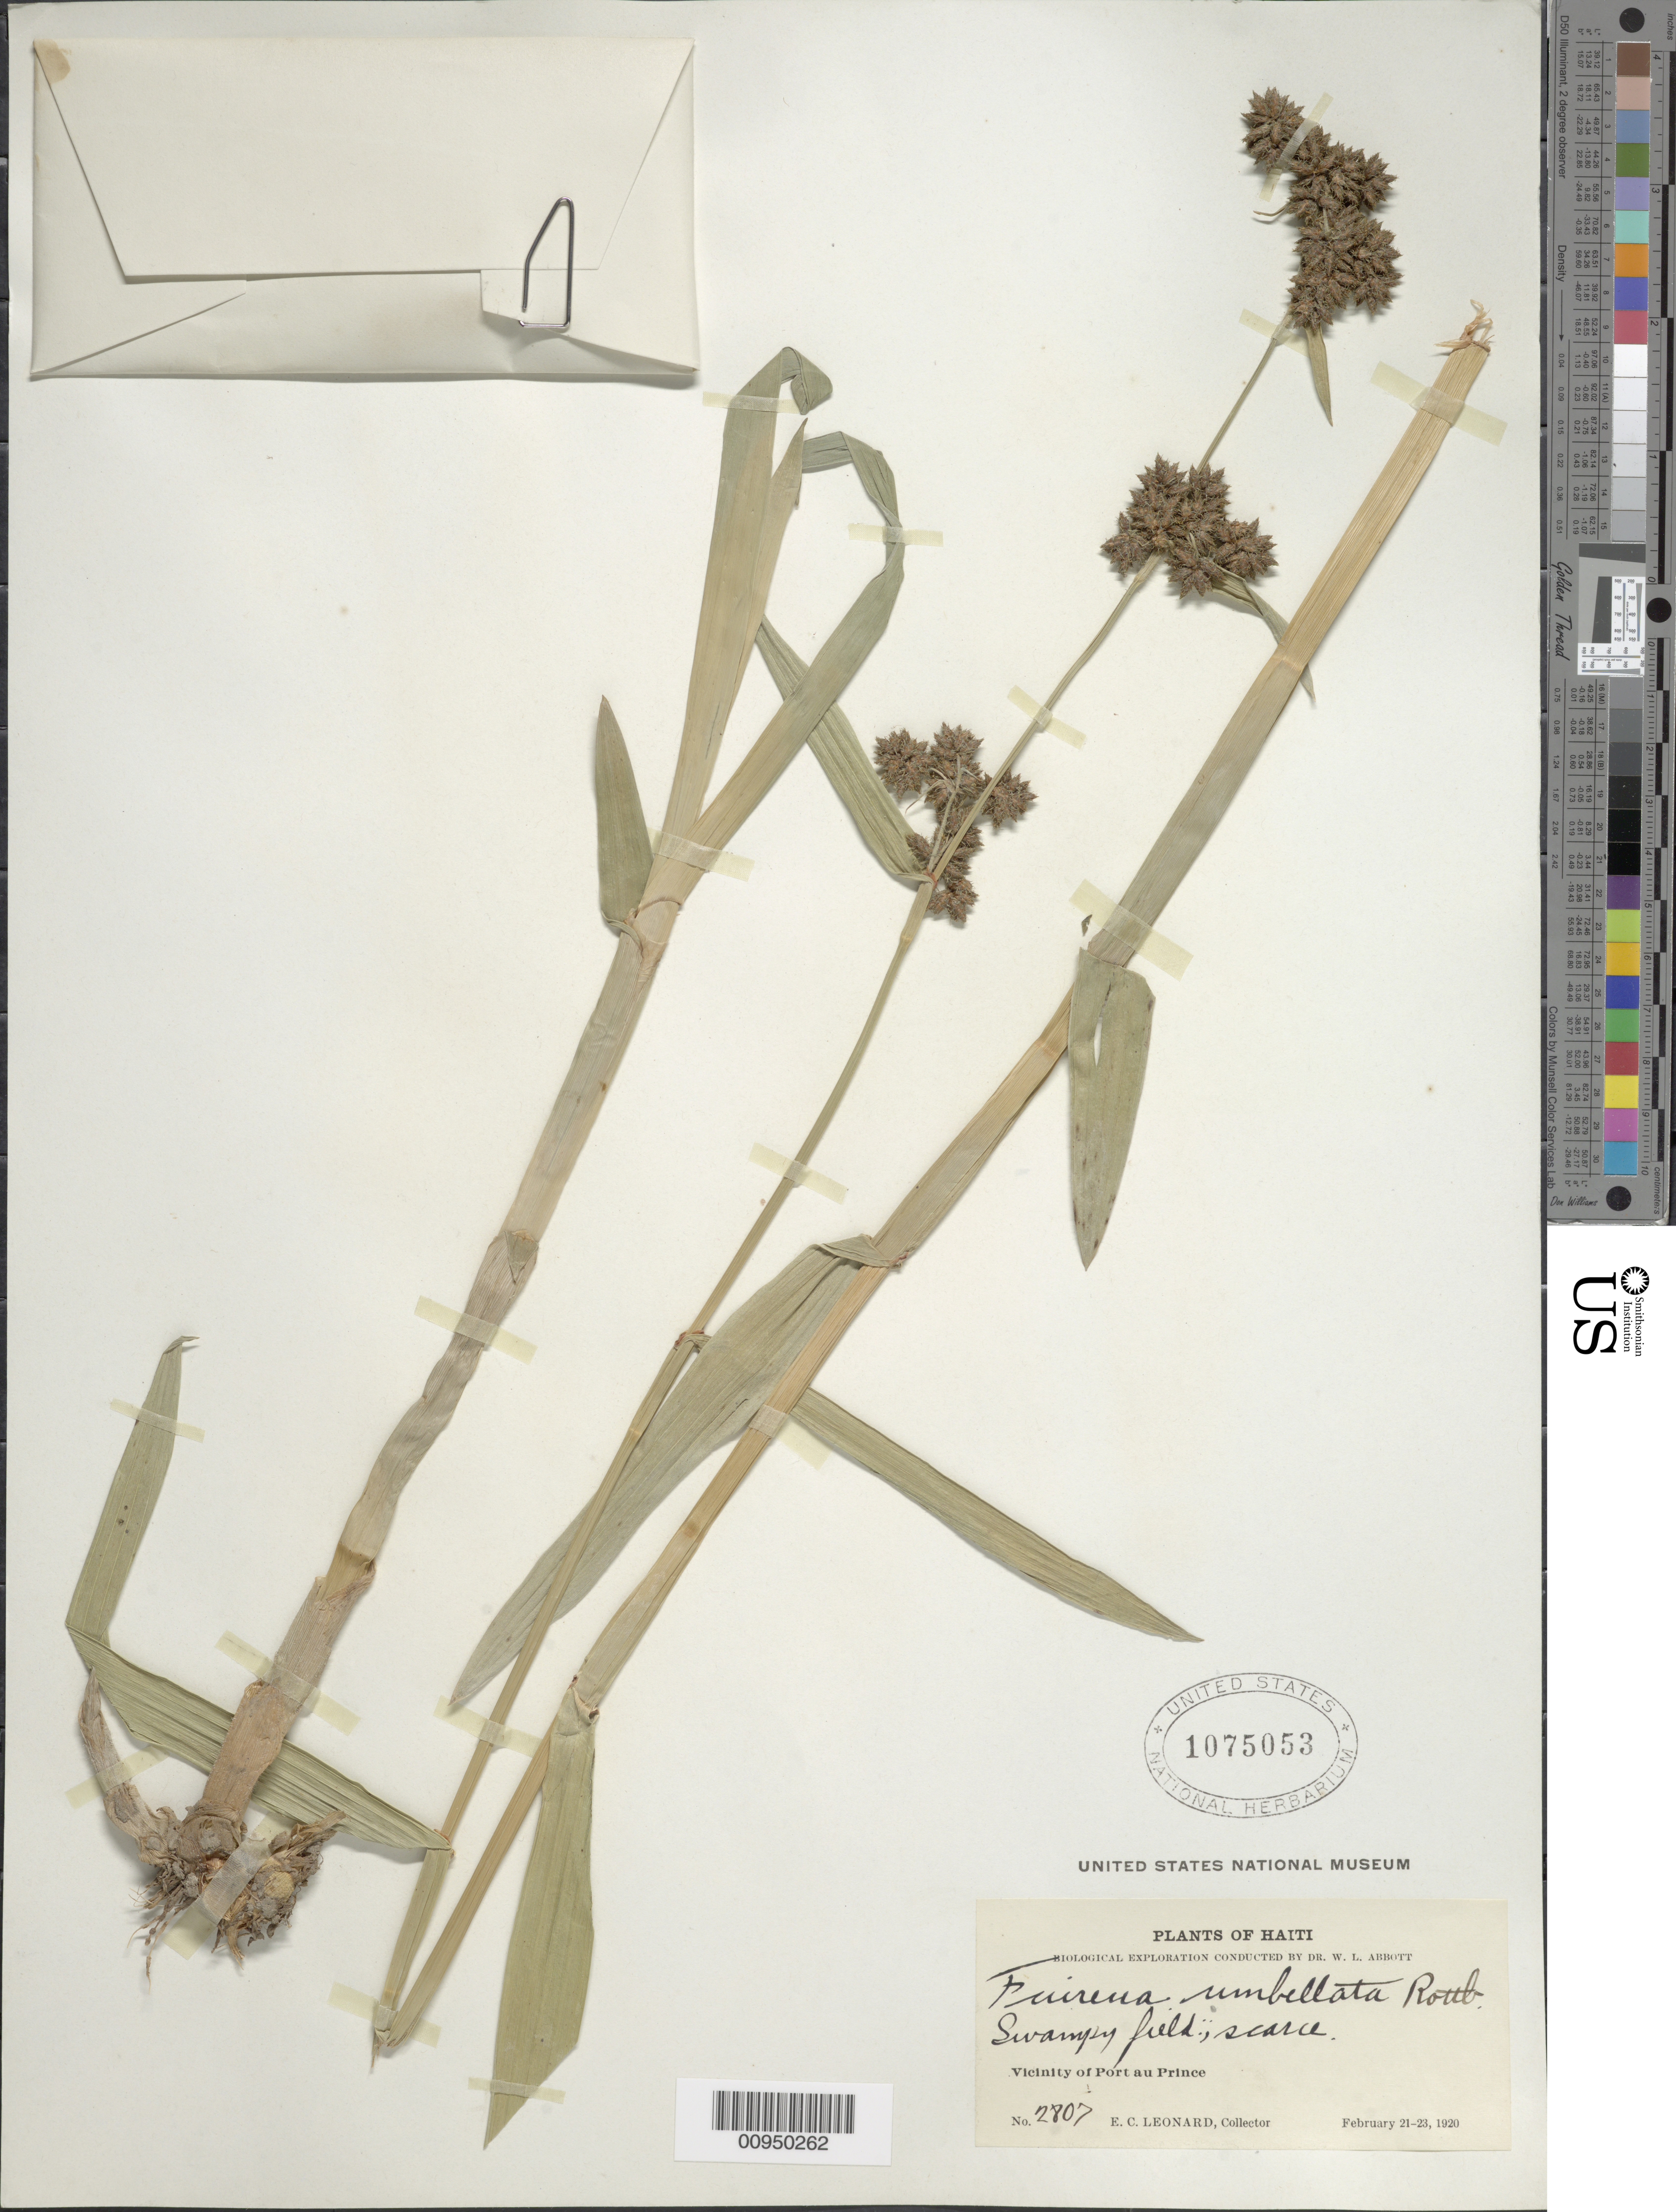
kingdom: Plantae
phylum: Tracheophyta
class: Liliopsida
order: Poales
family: Cyperaceae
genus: Fuirena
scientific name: Fuirena umbellata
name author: Rottb.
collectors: E. C. Leonard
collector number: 2807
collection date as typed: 21 Feb 1920 to 23 Feb 1920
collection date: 1920-02-21/1920-02-23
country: Haiti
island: Hispaniola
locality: Vicinity of Port au Prince.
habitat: Swampy field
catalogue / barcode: US 1075053